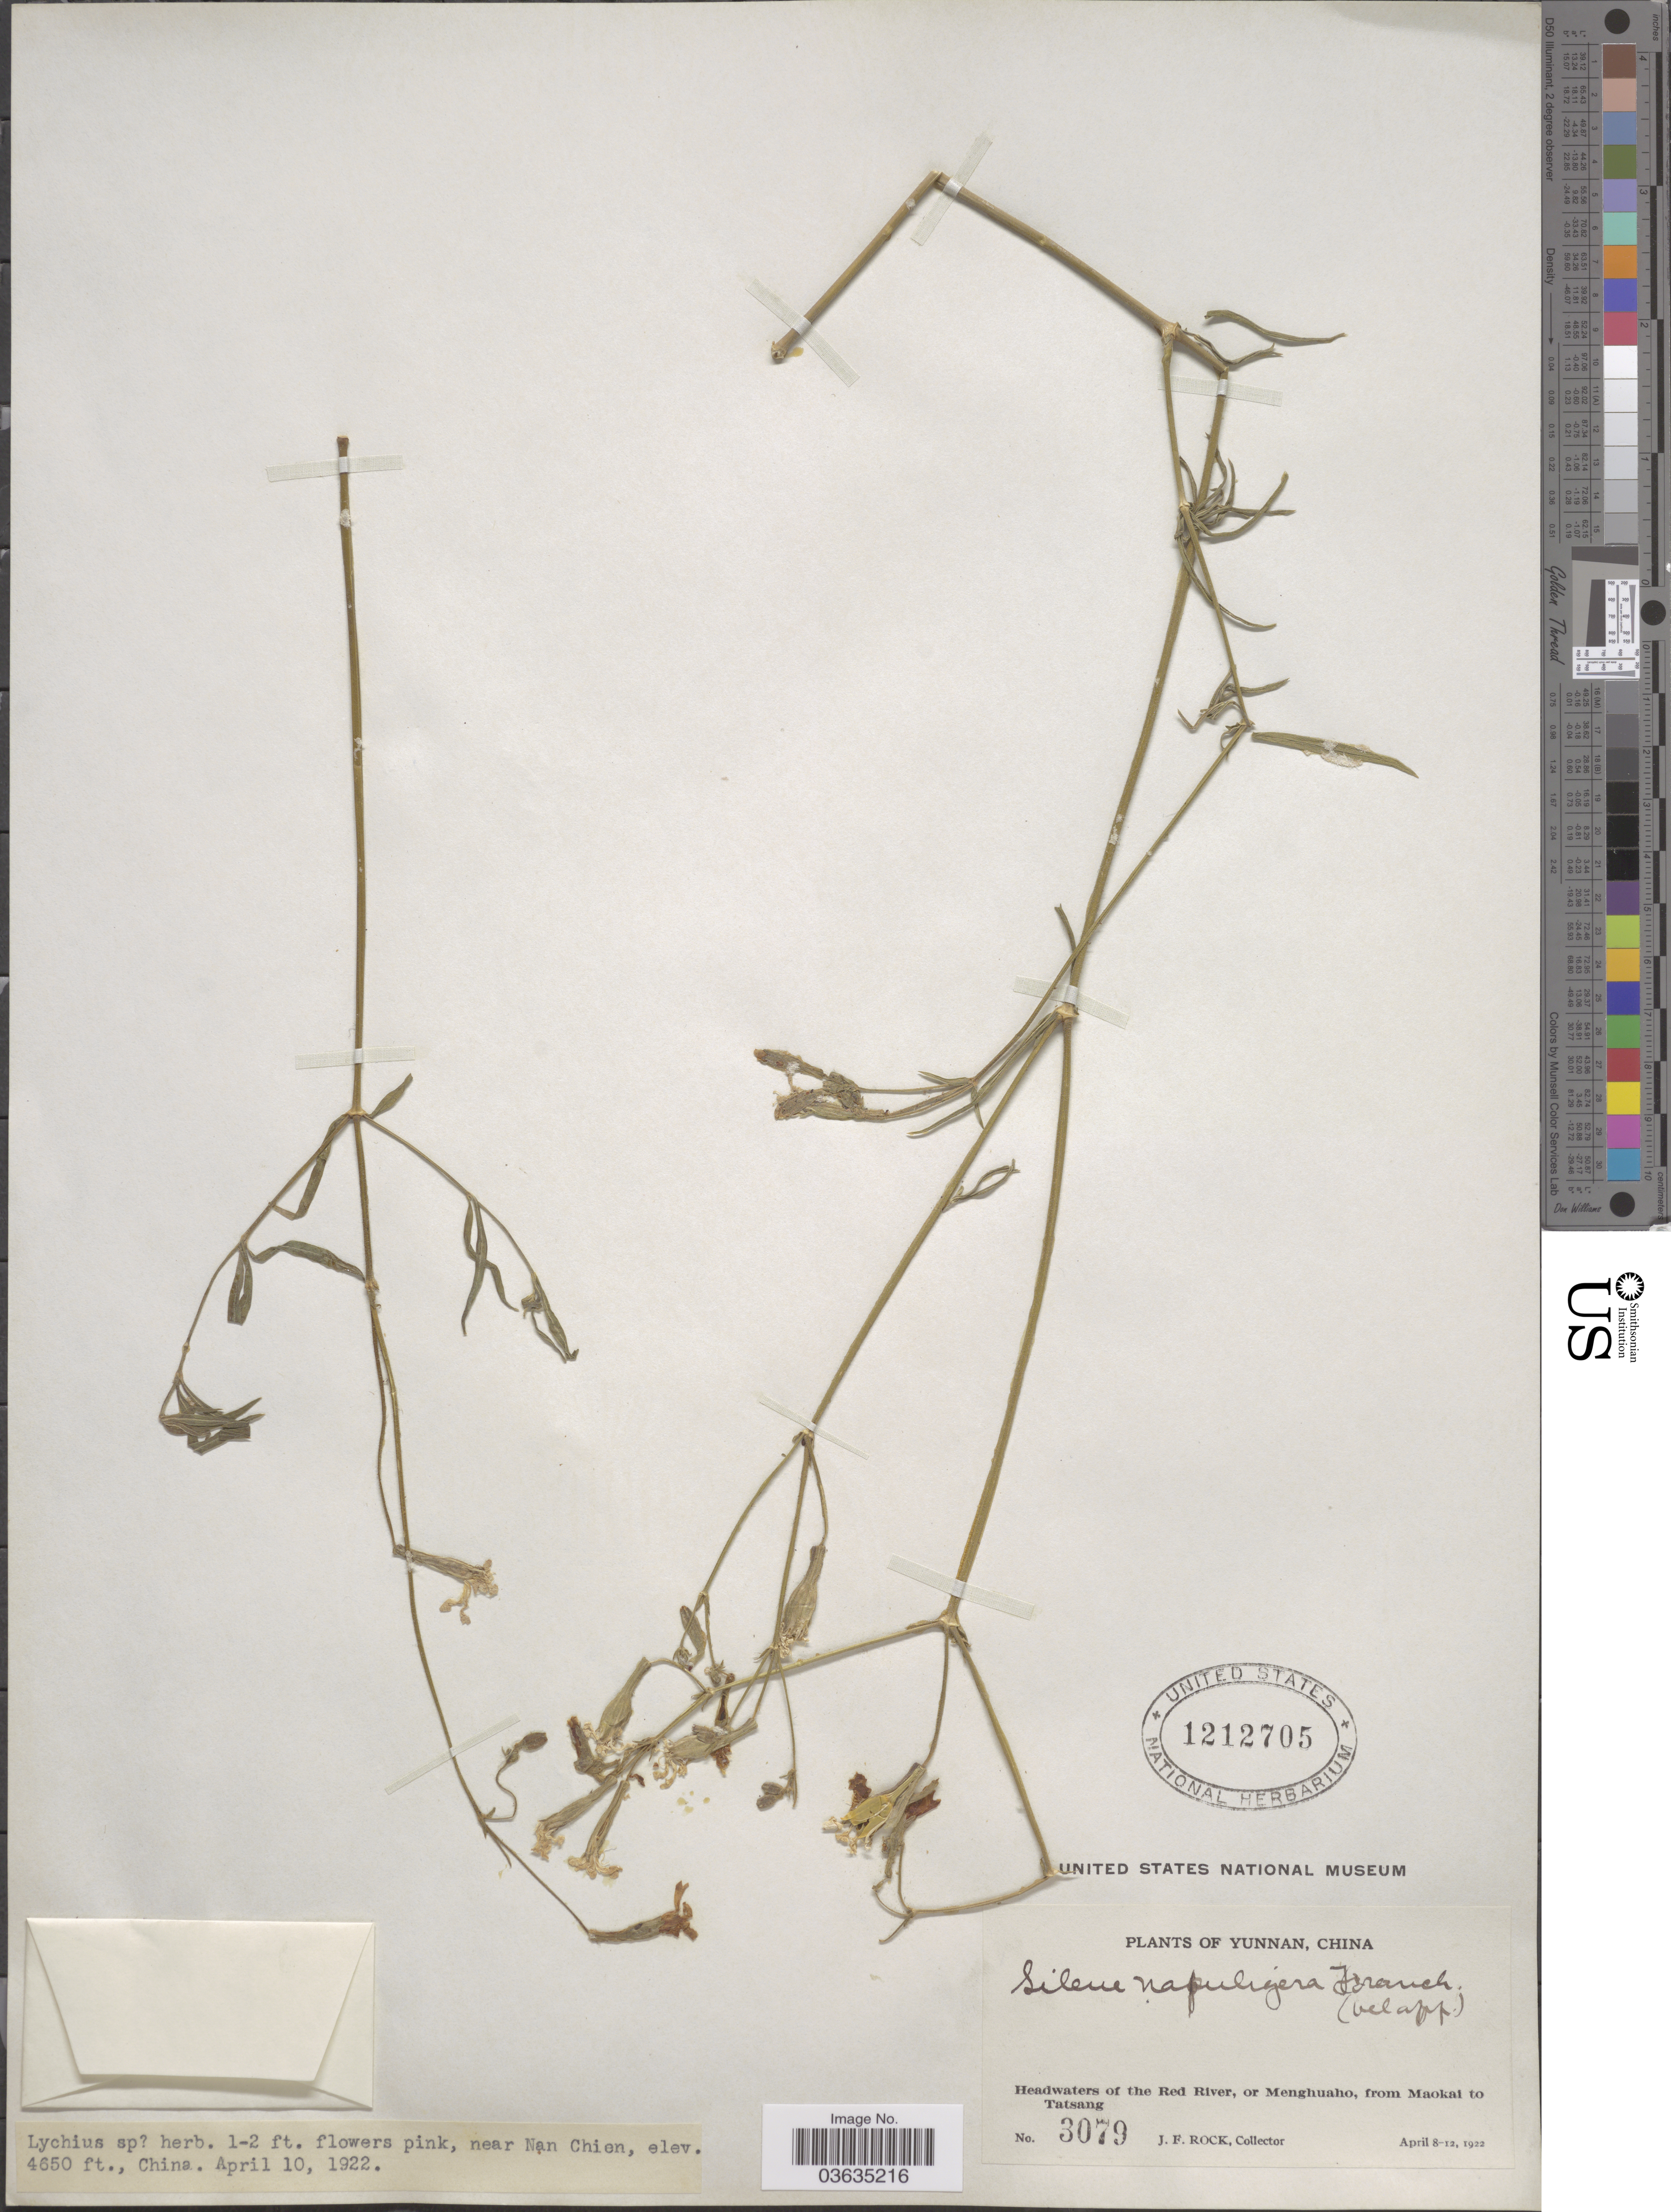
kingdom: Plantae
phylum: Tracheophyta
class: Magnoliopsida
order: Caryophyllales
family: Caryophyllaceae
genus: Silene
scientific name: Silene napuligera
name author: Franch.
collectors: J. Rock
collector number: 3079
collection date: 1922-04-10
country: China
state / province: Yunnan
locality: Headwaters of the Red River, or Menghuaho, from Maokai to Tatsang. Near Nan Chien.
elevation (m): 1417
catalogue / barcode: US 1212705